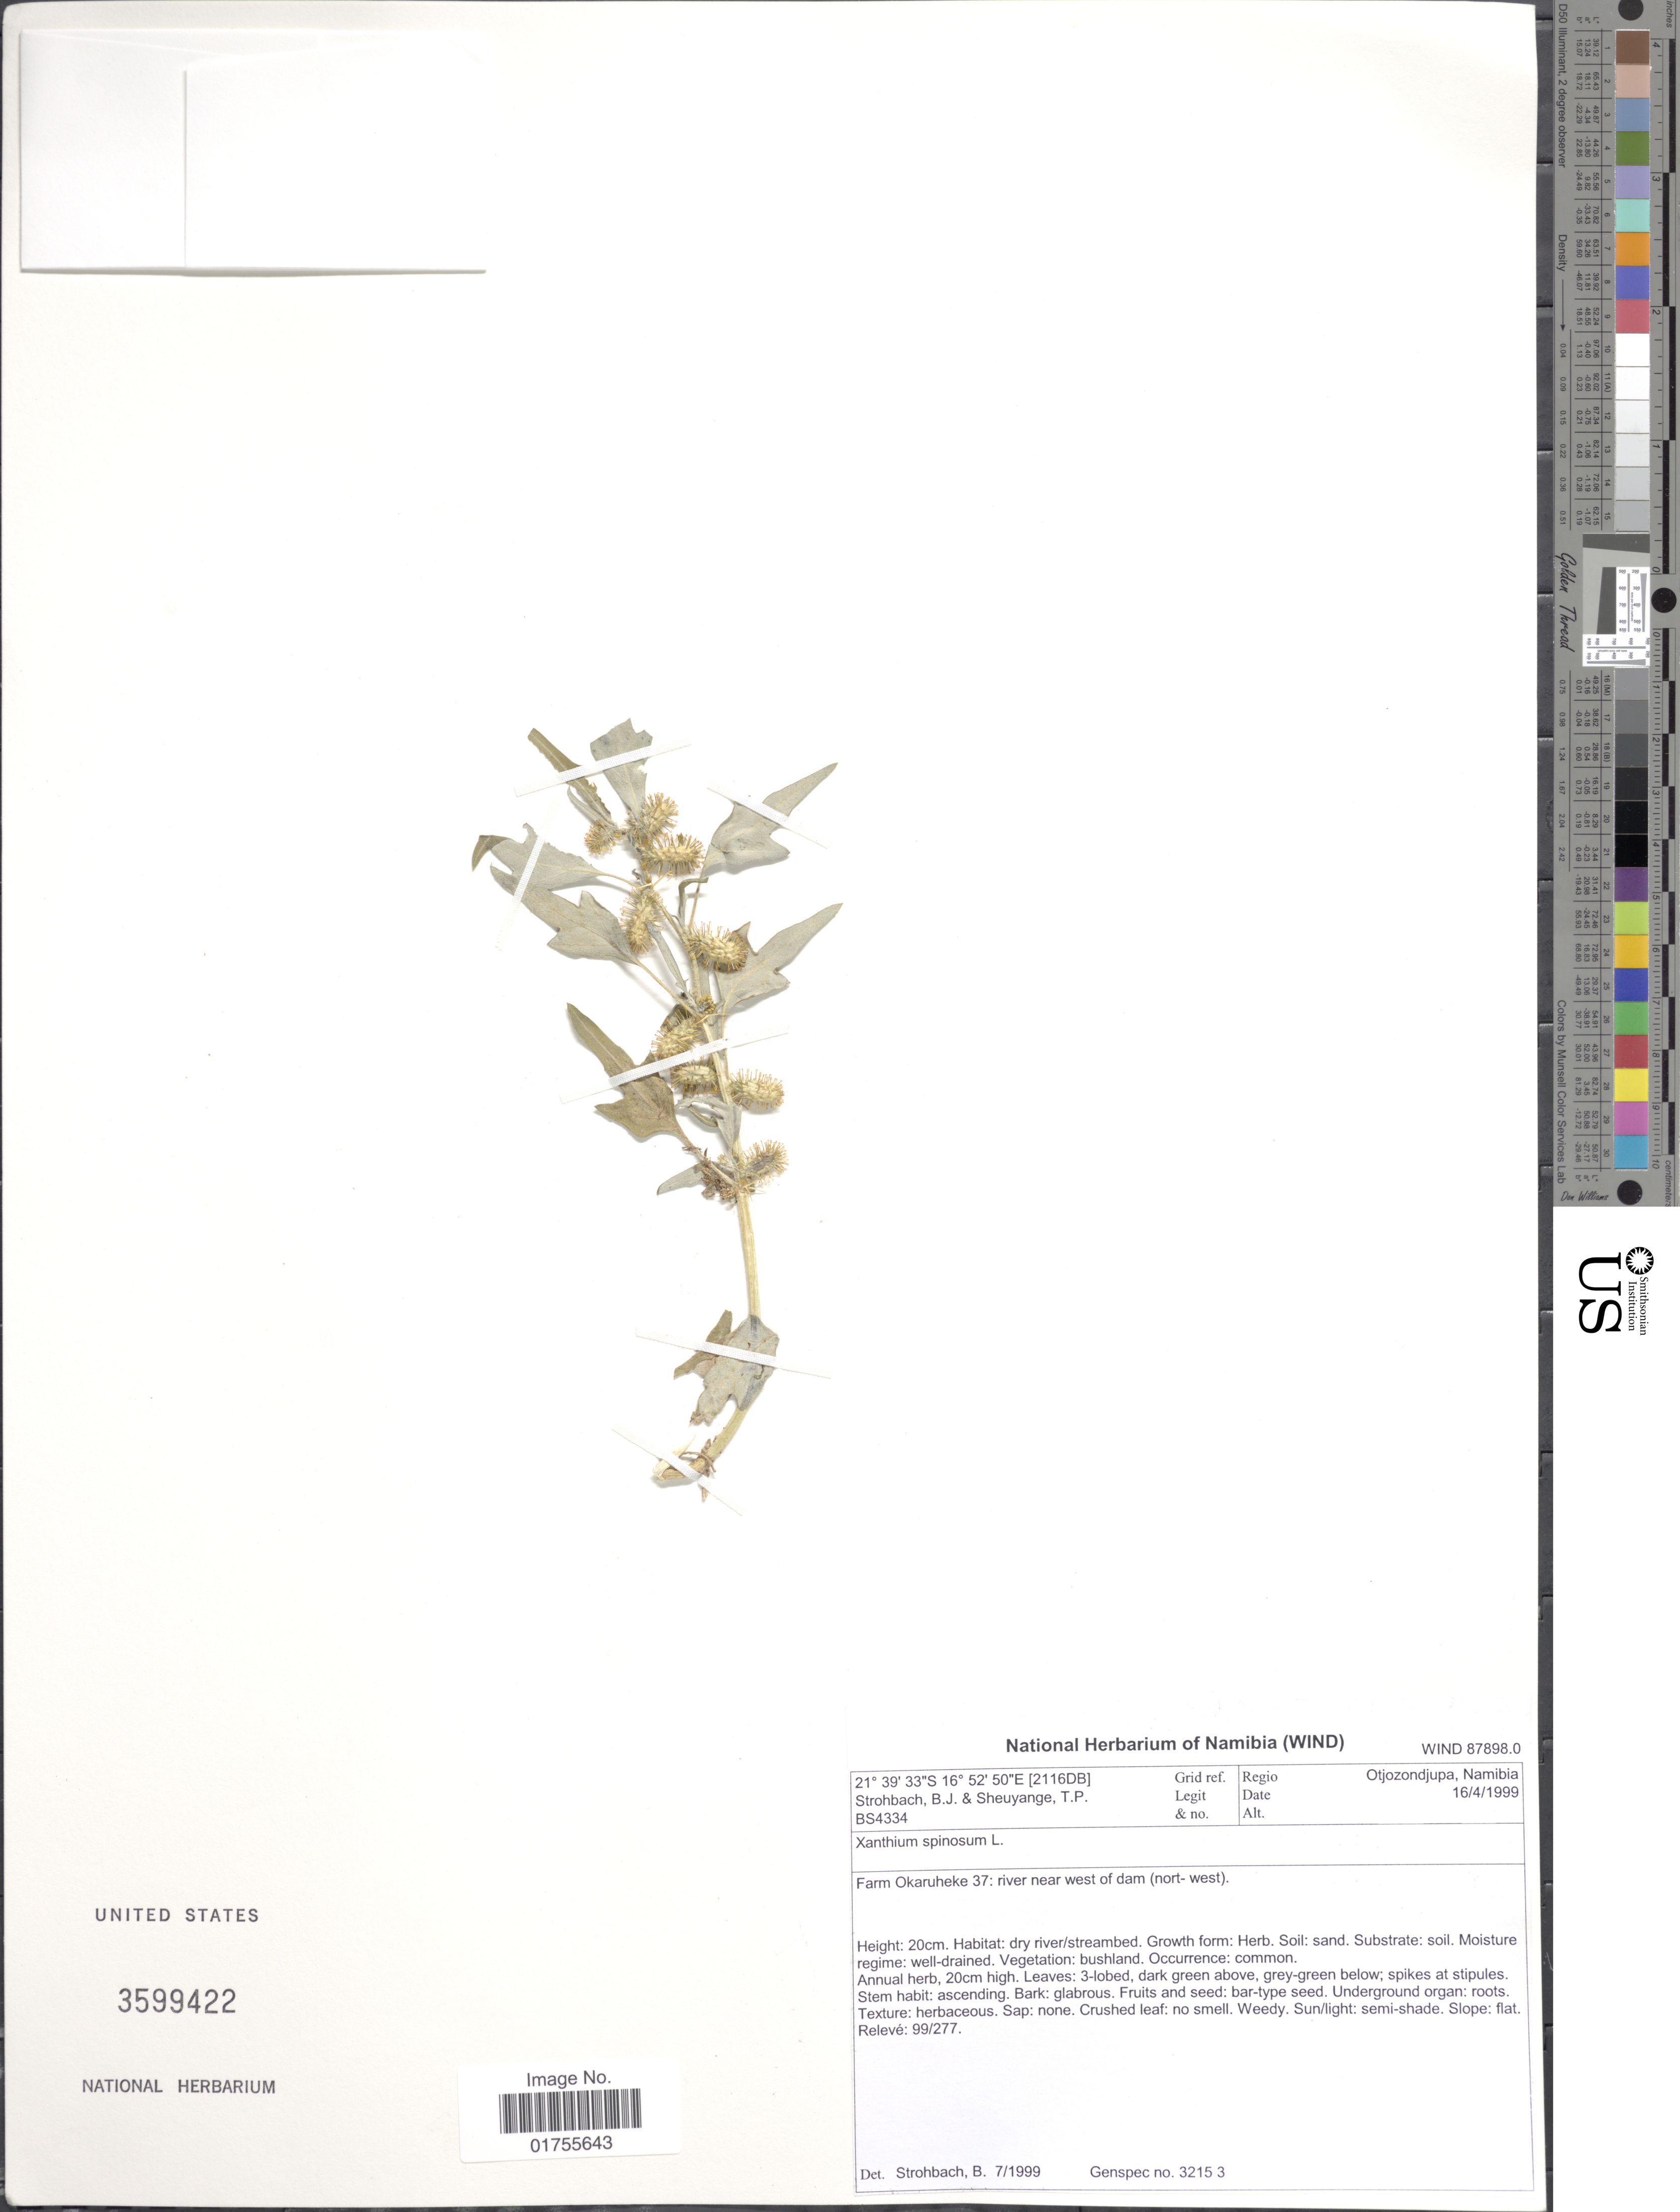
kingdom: Plantae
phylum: Tracheophyta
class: Magnoliopsida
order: Asterales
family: Asteraceae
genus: Xanthium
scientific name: Xanthium spinosum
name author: L.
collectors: B. Strohbach & T. Sheuyange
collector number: BS4334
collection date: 1999-04-16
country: Namibia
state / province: Otjozondjupa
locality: Farm Okaruheke 37: river near west of dam (nort-west)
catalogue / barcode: US 3599422